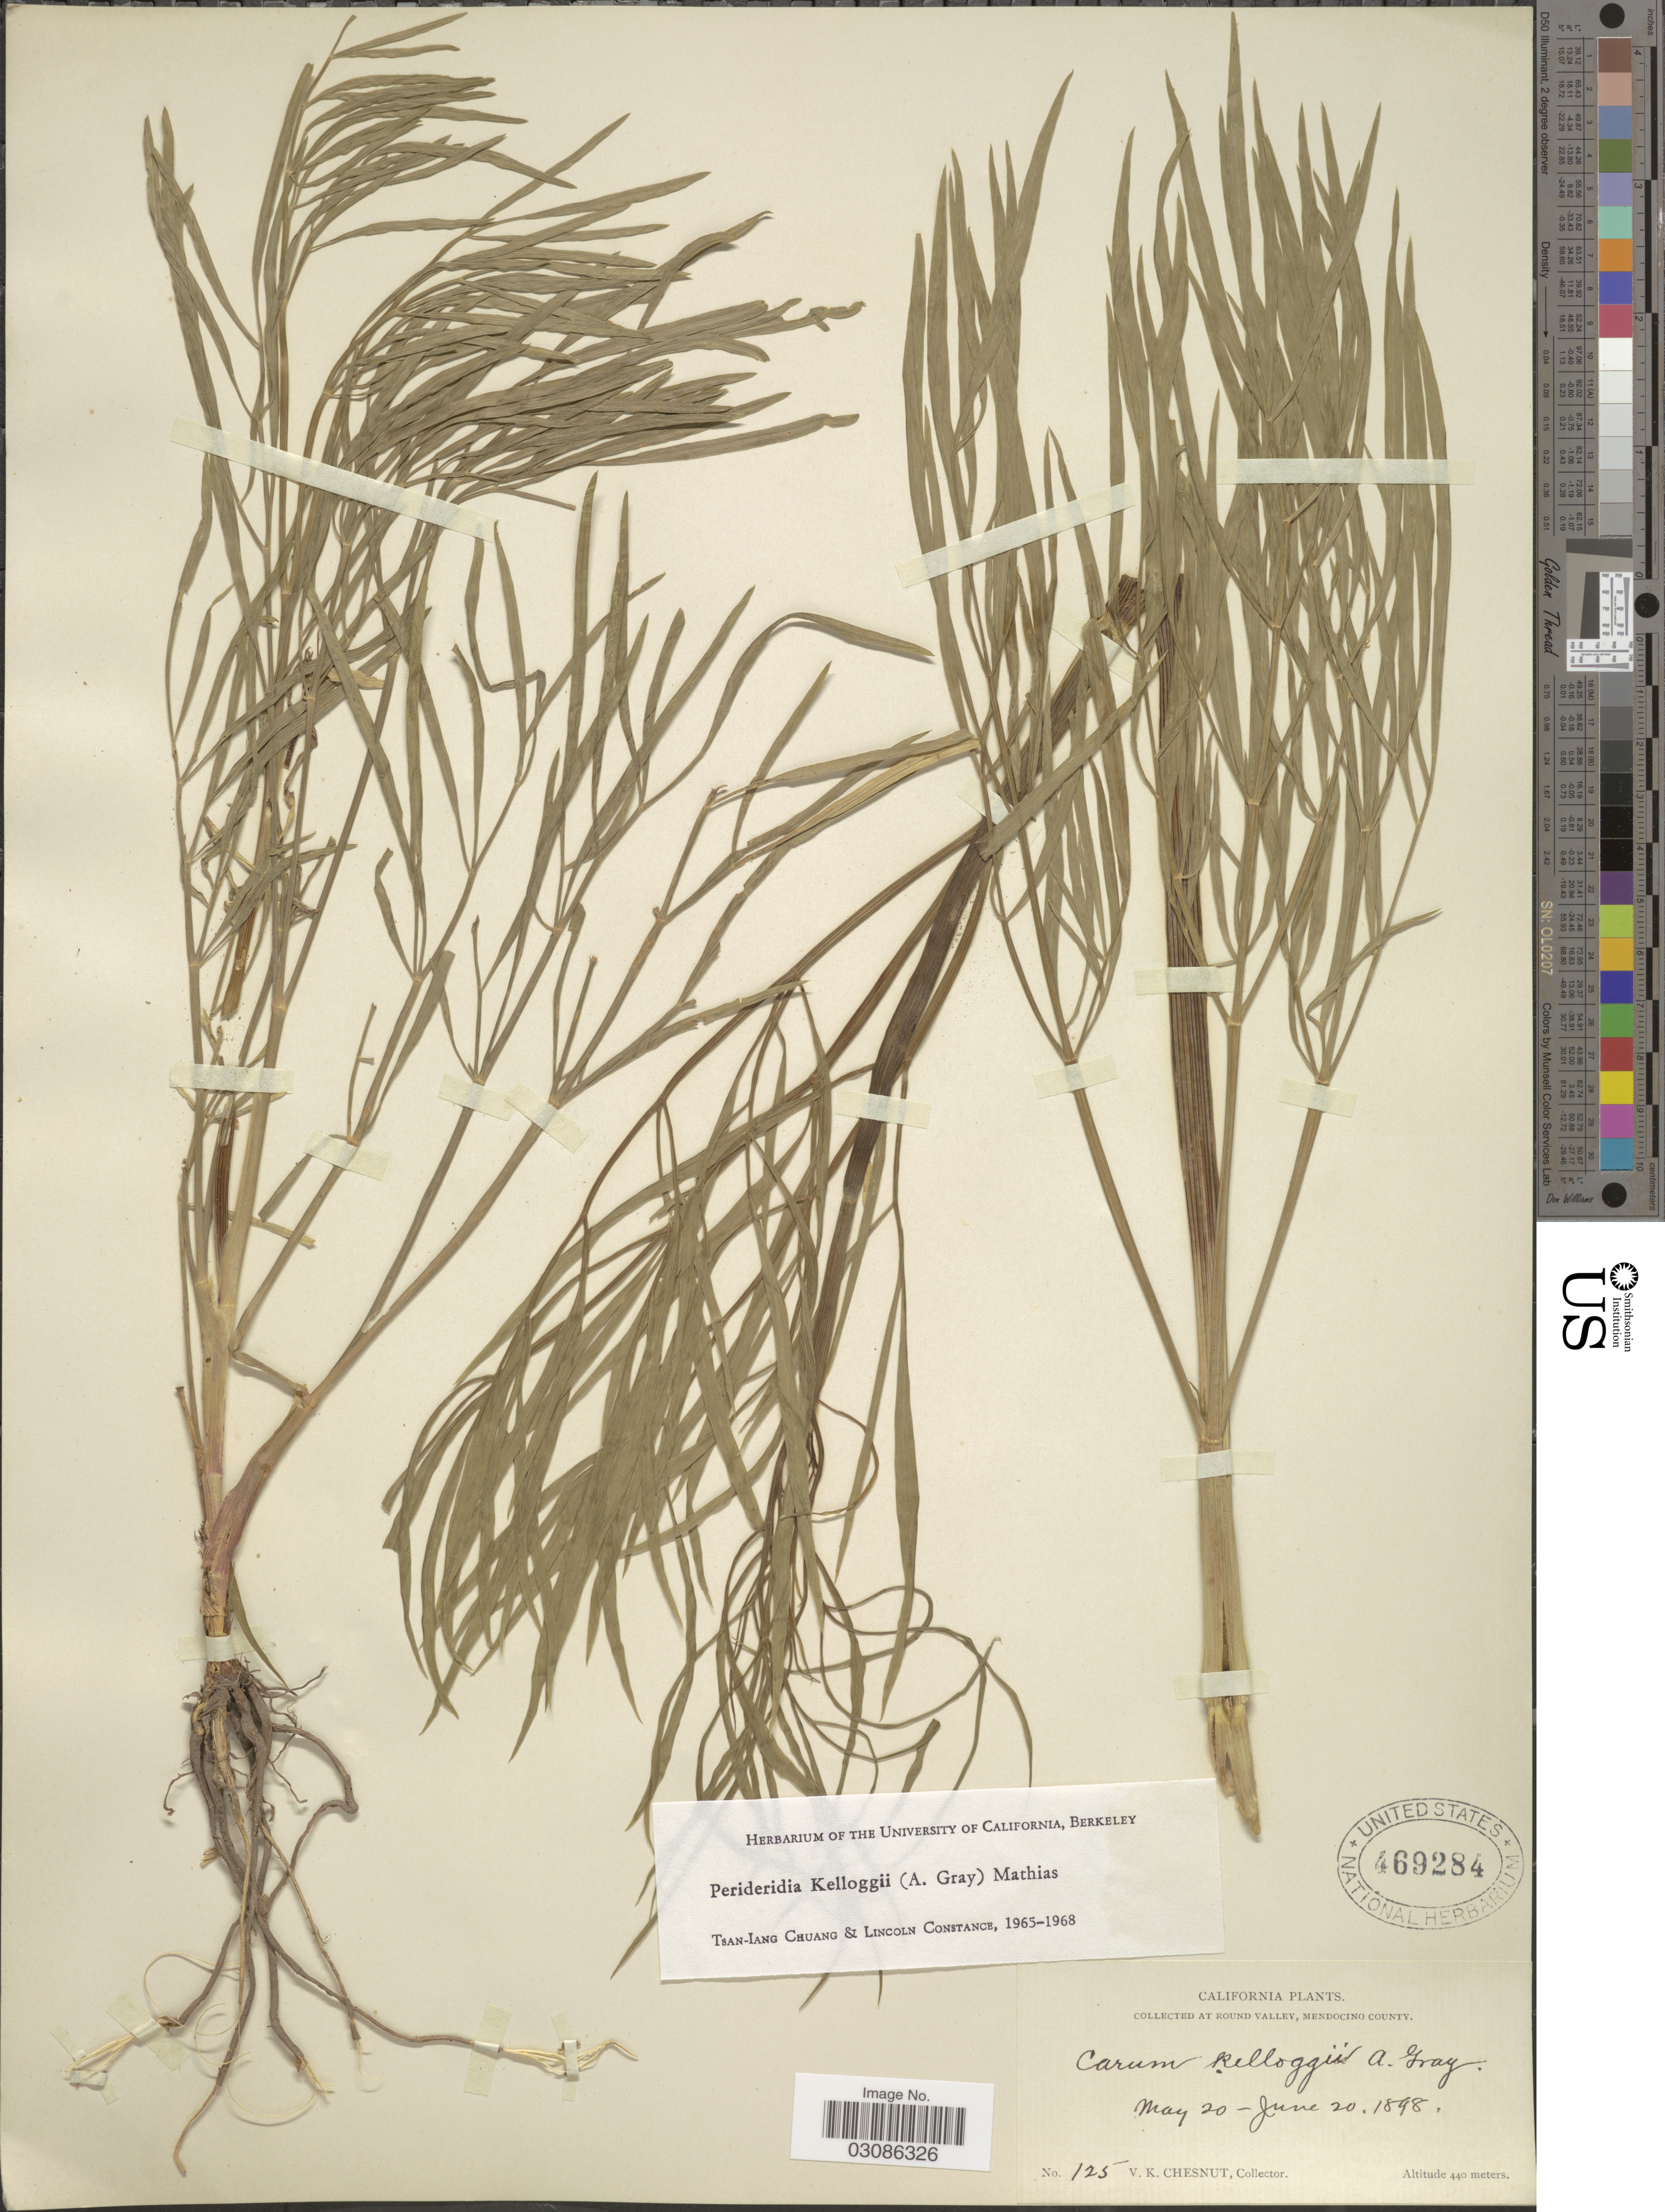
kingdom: Plantae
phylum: Tracheophyta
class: Magnoliopsida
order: Apiales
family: Apiaceae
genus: Perideridia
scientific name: Perideridia kelloggii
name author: (A. Gray) Mathias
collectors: V. Chesnut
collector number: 125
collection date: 1898-05-20/1898-06-20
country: United States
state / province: California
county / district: Mendocino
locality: At Round Valley, Mendocino County.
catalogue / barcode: US 469284